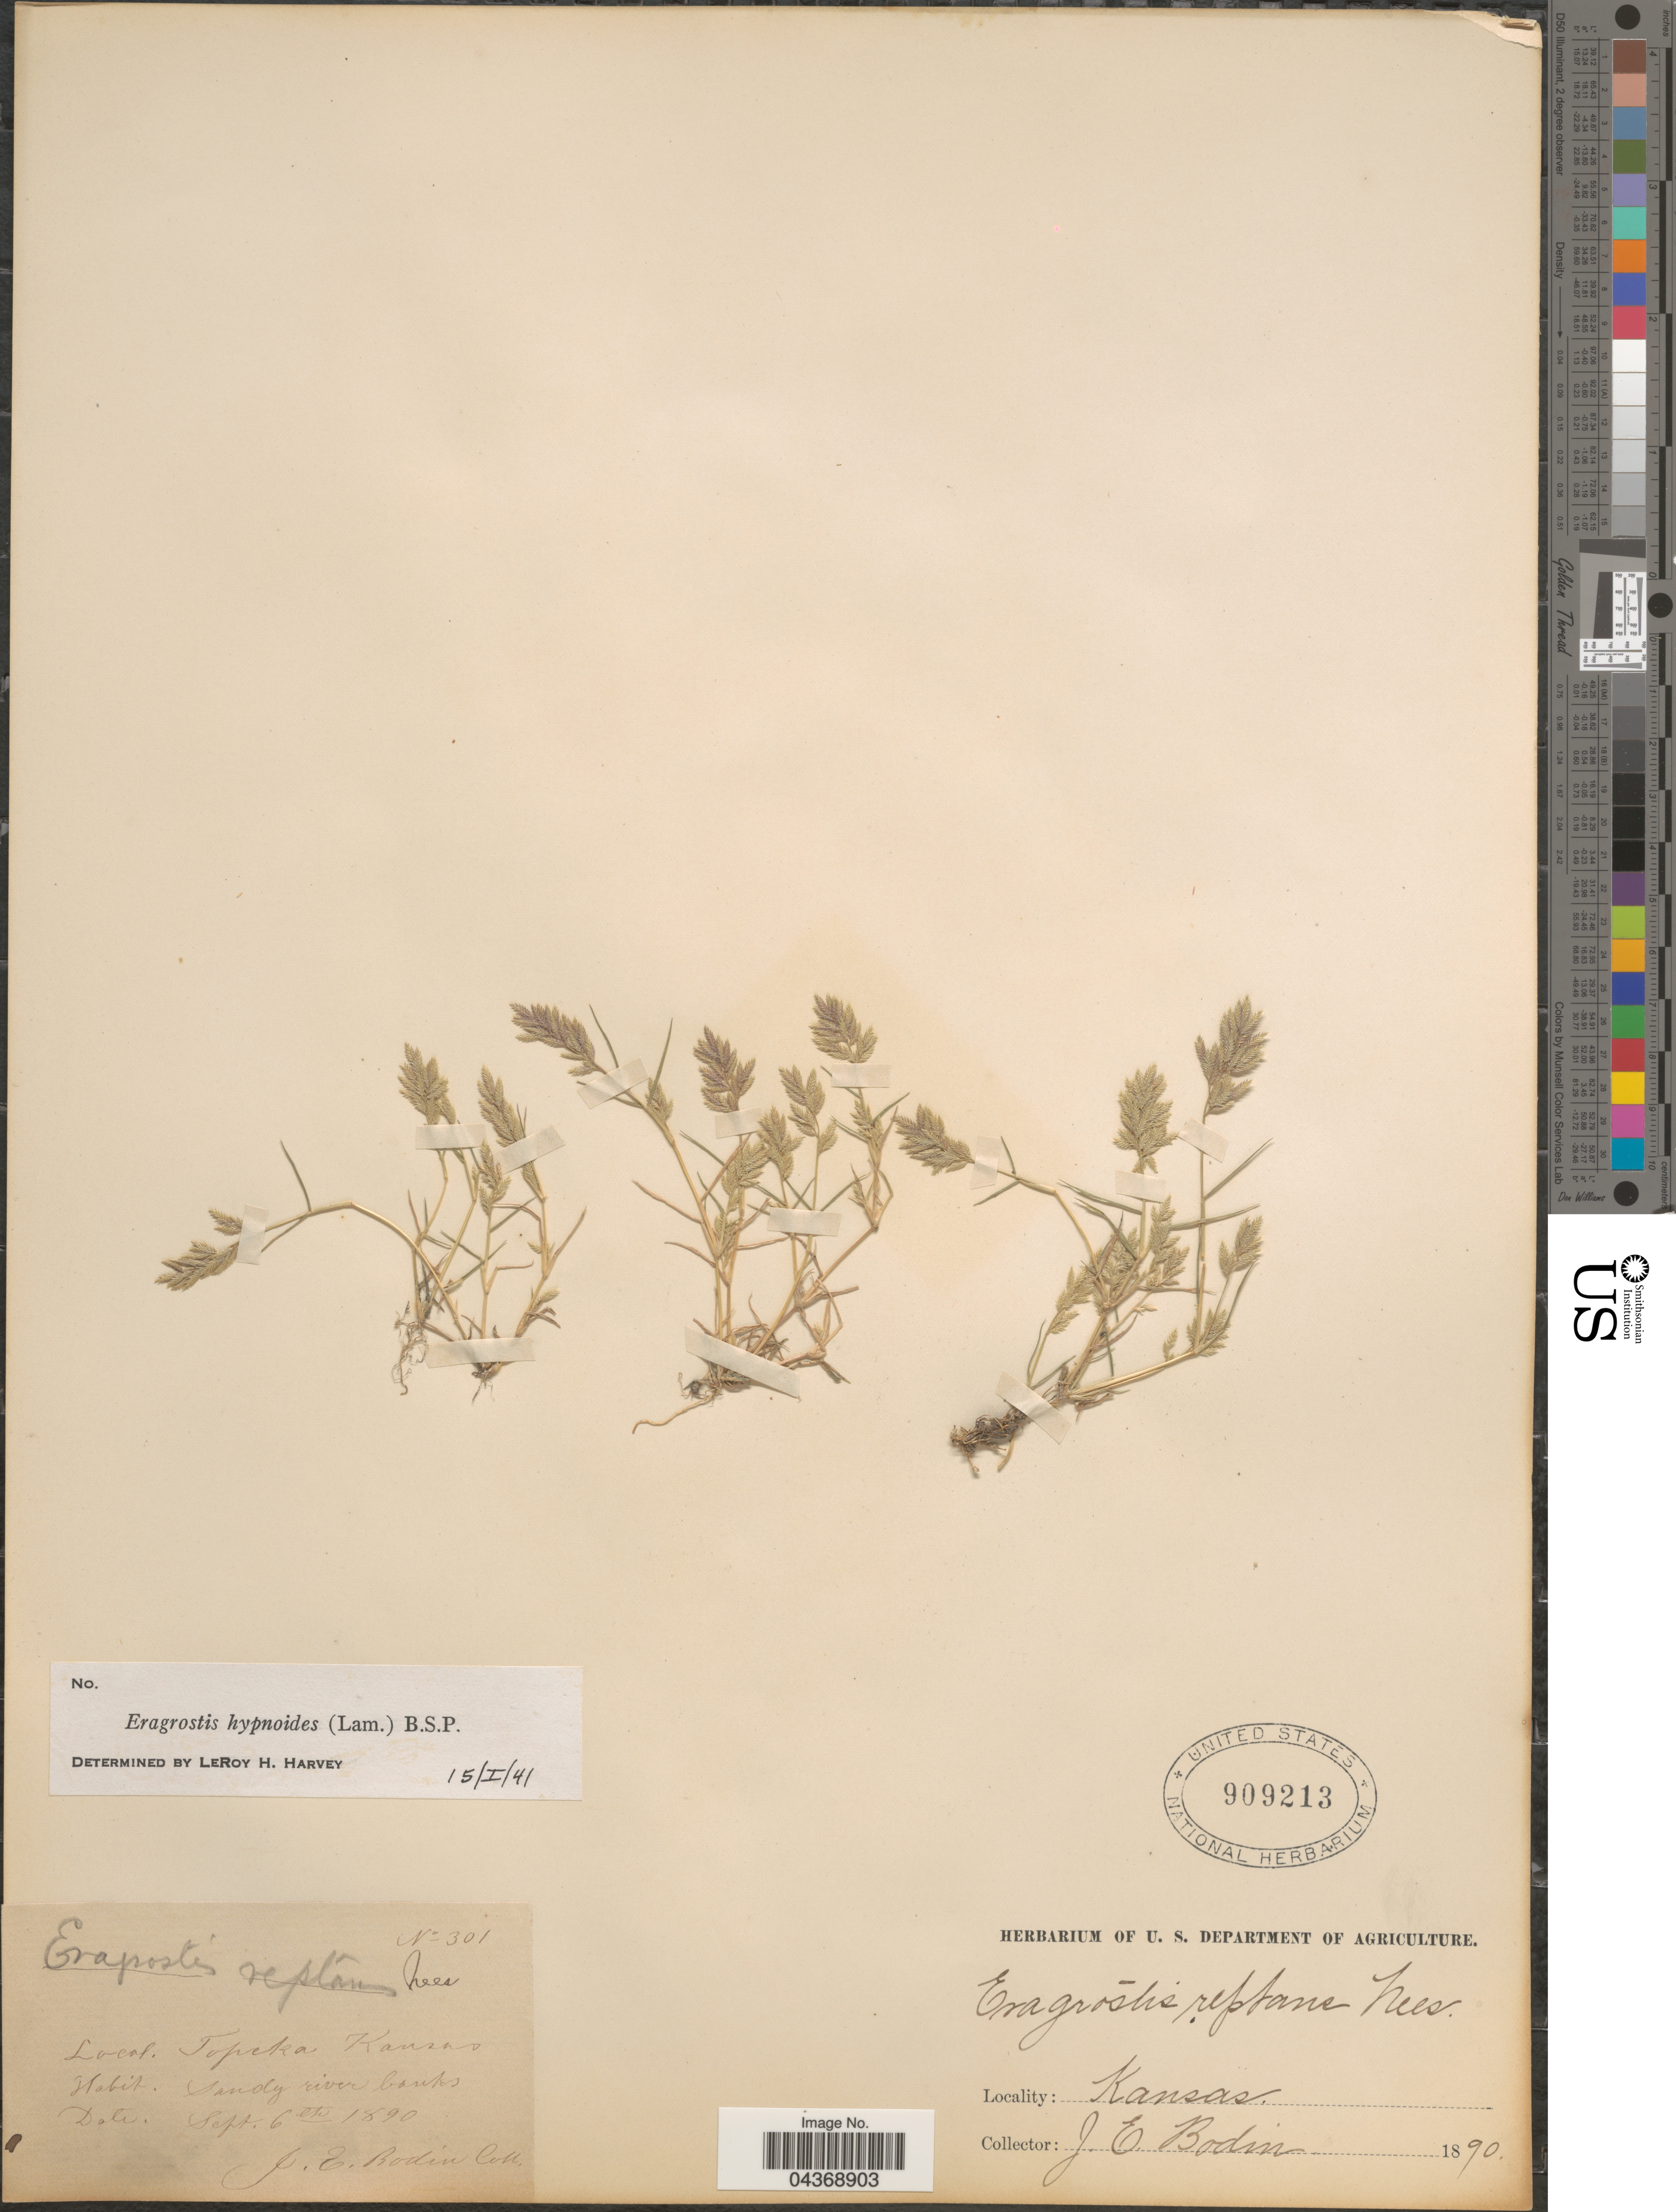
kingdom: Plantae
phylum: Tracheophyta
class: Liliopsida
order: Poales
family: Poaceae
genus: Eragrostis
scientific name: Eragrostis hypnoides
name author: (Lam.) Britton, Stearns & Poggenb.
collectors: J. E. Bodin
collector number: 301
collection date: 1890-09-06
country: United States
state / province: Kansas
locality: Topeka.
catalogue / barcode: US 909213